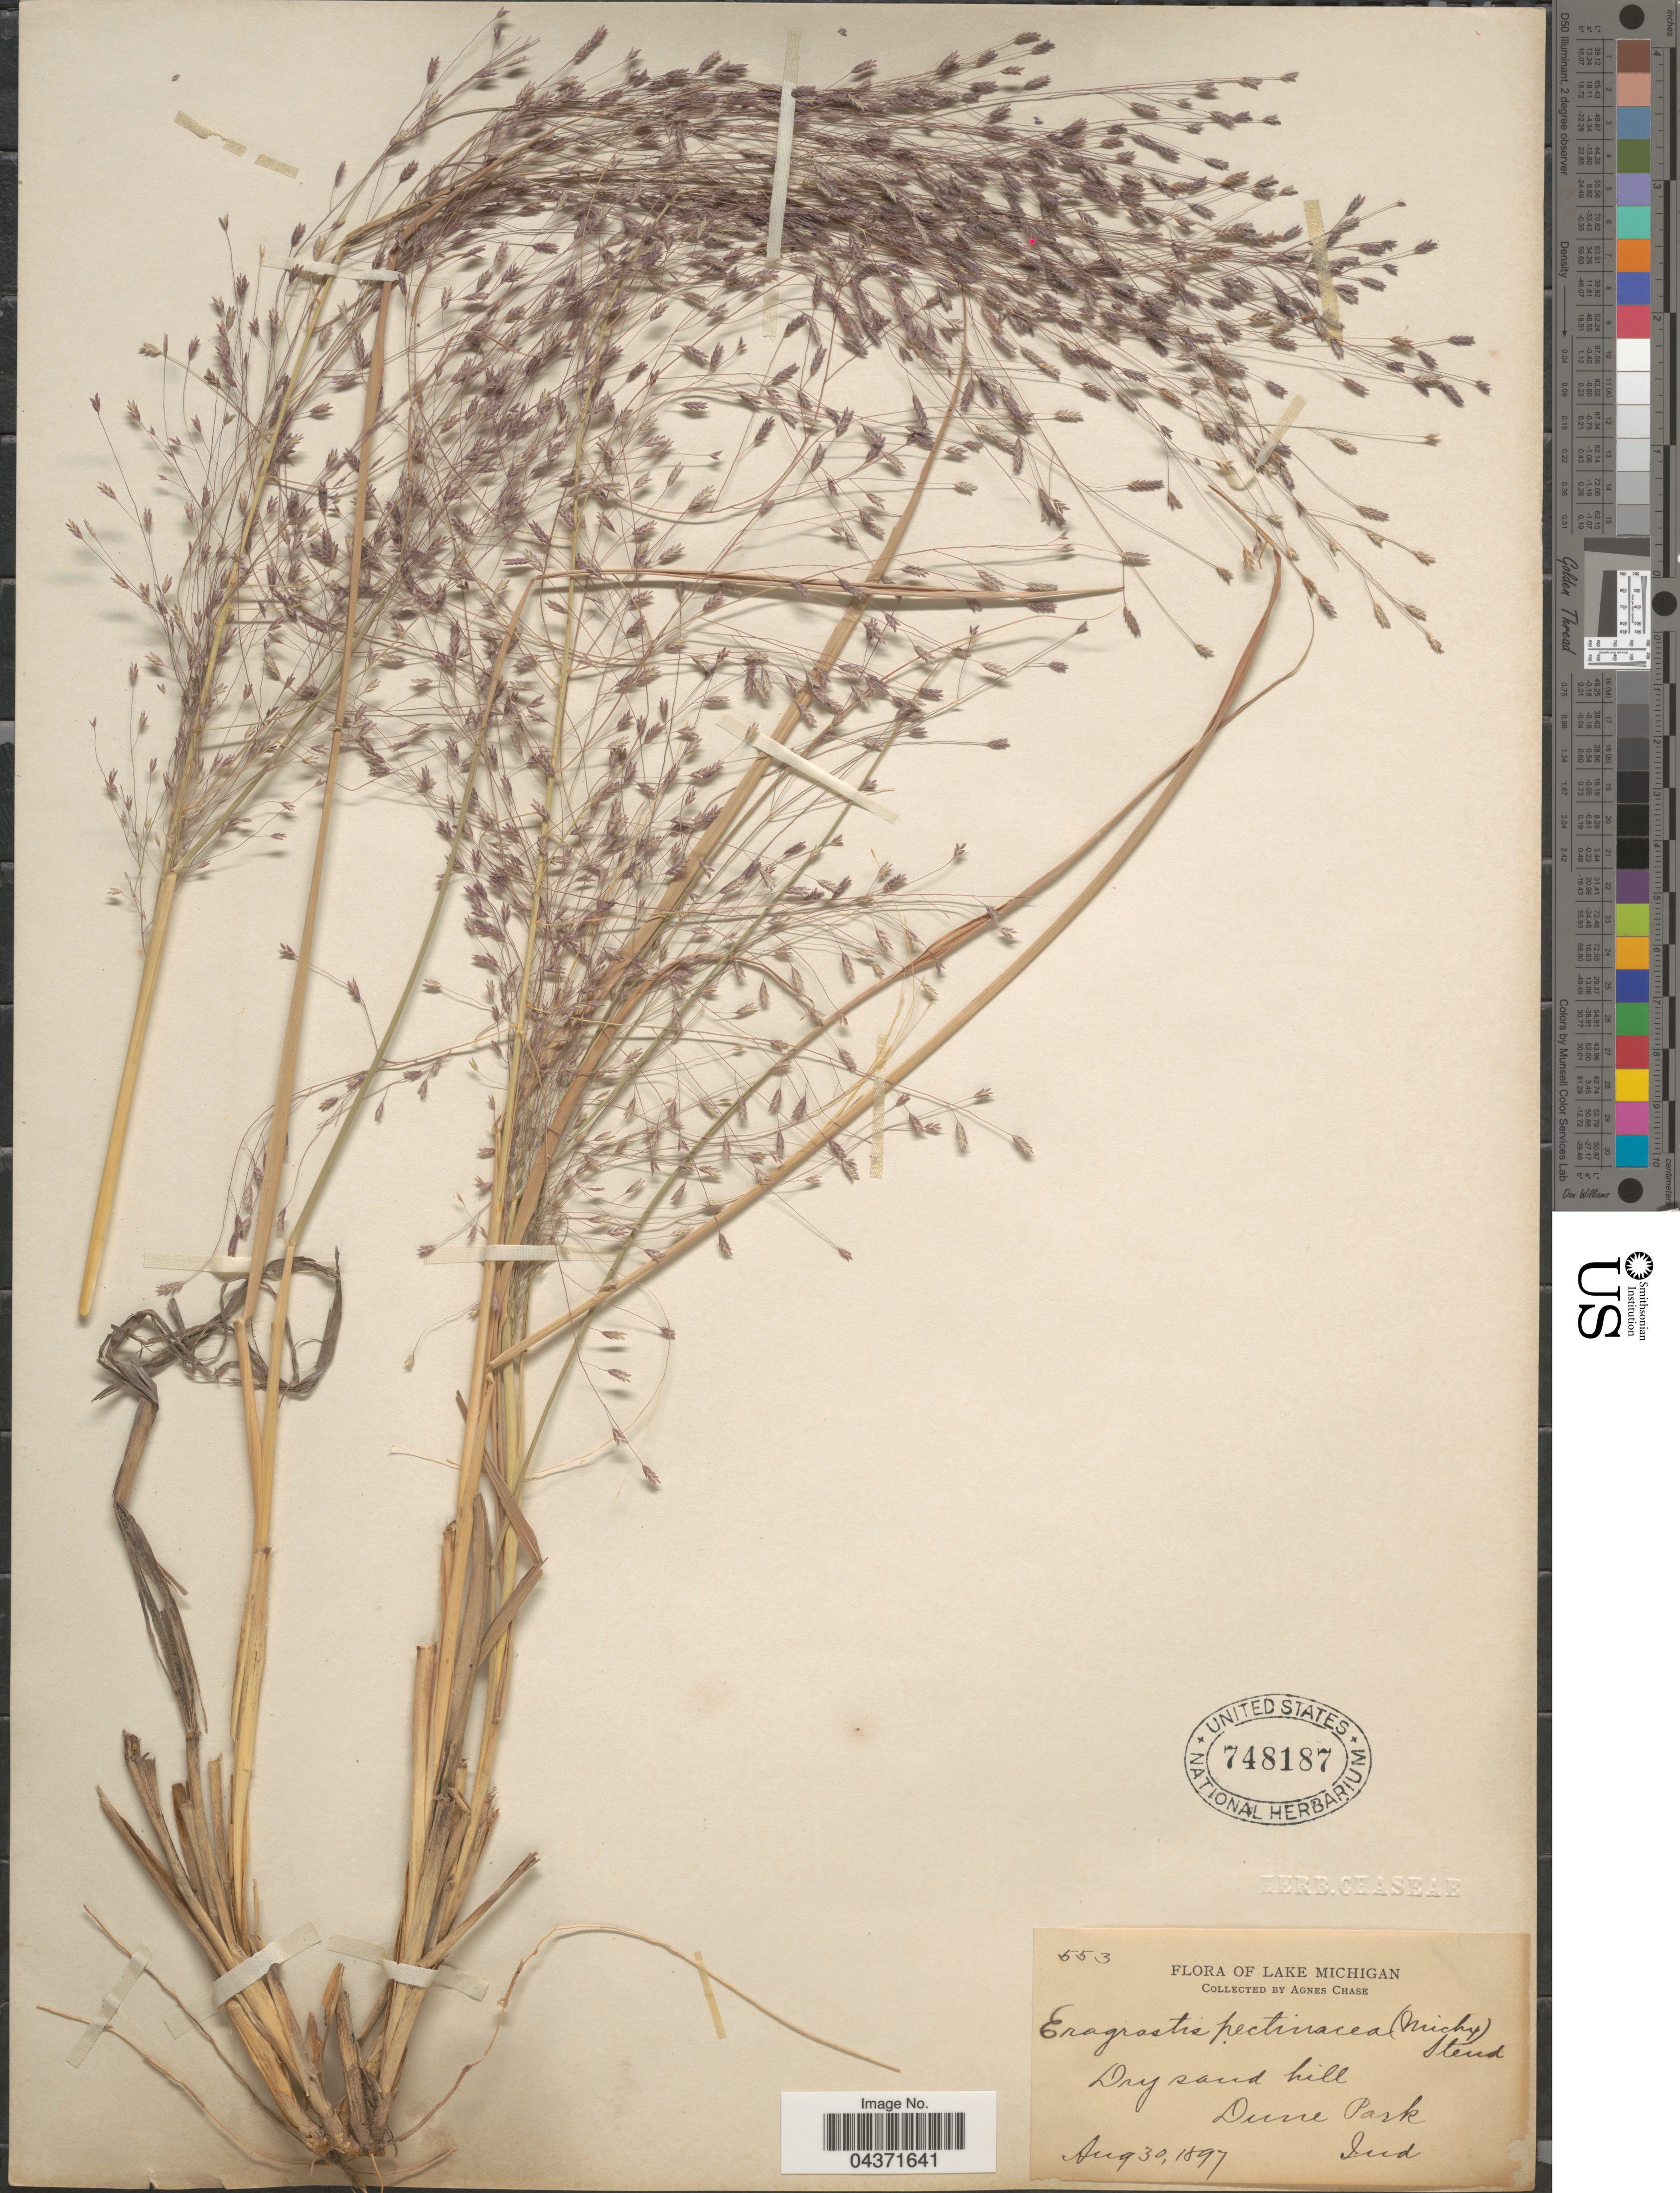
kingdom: Plantae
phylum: Tracheophyta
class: Liliopsida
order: Poales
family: Poaceae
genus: Eragrostis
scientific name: Eragrostis spectabilis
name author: (Pursh) Steud.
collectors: A. Chase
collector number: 553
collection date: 1897-08-30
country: United States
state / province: Indiana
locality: Lake Michigan. Dune Park.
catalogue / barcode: US 748187